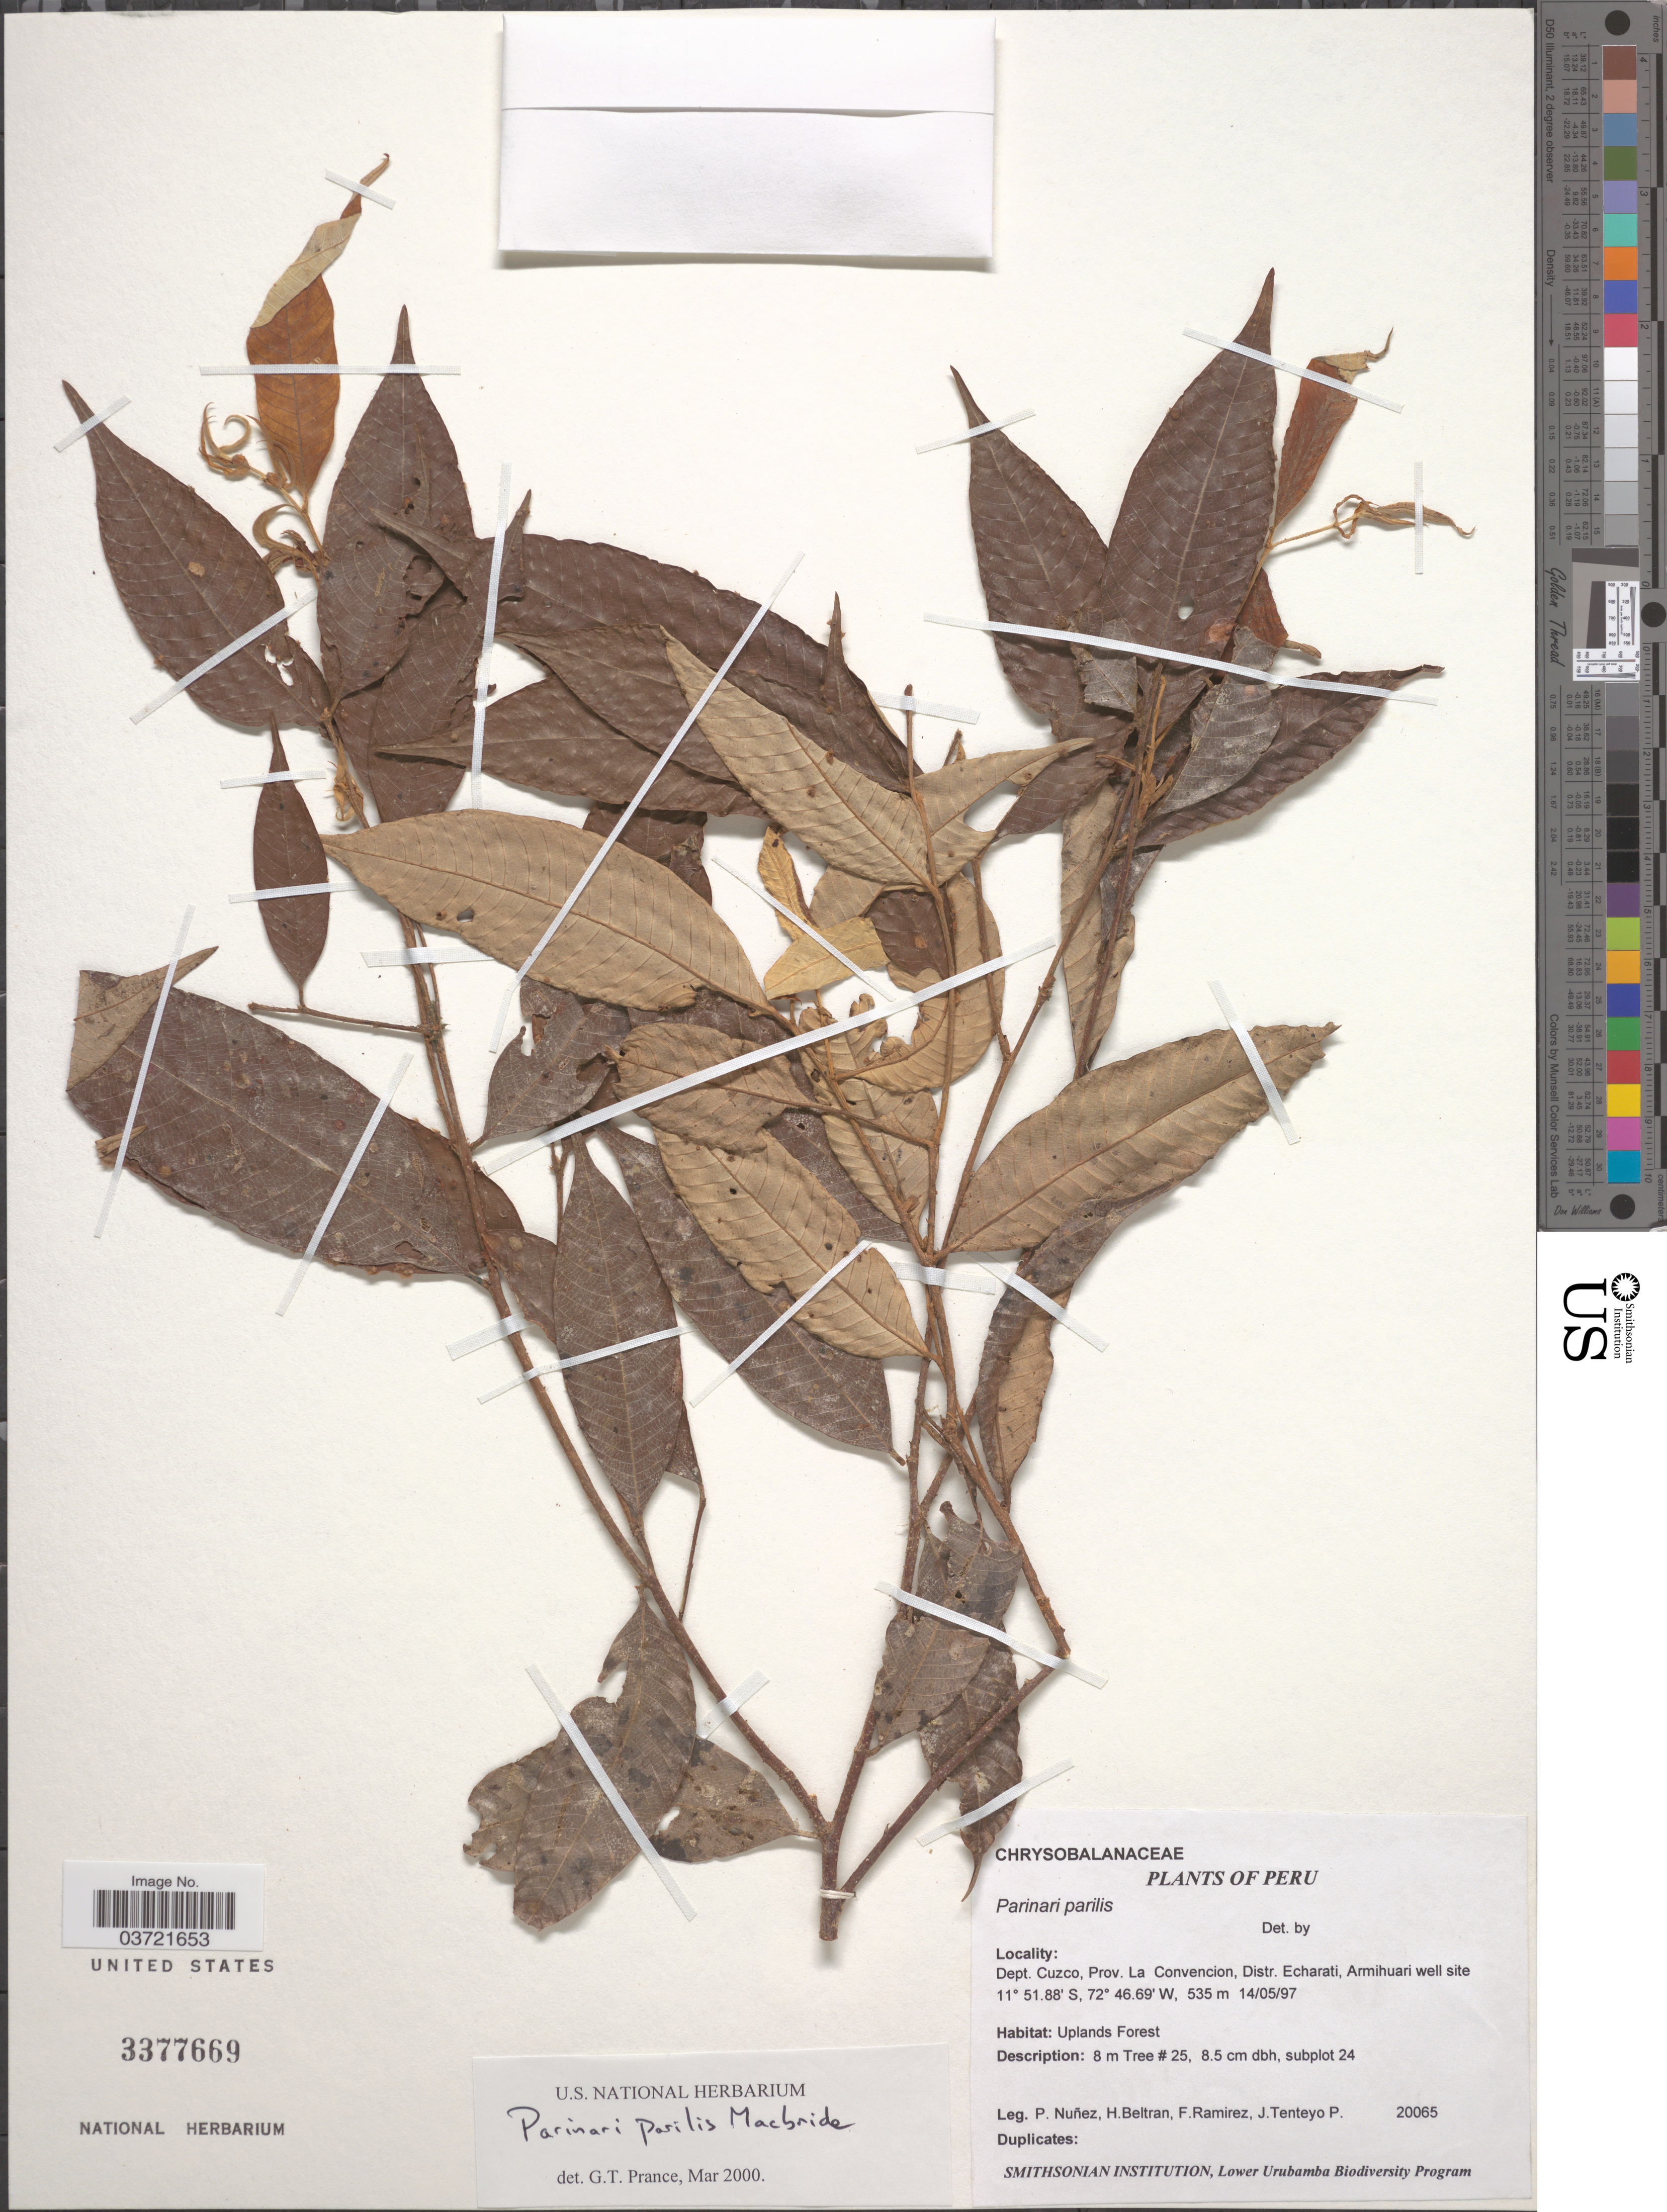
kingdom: Plantae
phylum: Tracheophyta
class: Magnoliopsida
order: Malpighiales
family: Chrysobalanaceae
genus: Parinari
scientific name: Parinari parilis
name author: J.F. Macbr.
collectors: P. Nuñez V., H. Beltran, F. Ramirez & J. Tenteyo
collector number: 20065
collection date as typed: Transcribed d/m/y: 14/5/97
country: Peru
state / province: Cusco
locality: Dept. Cuzco, Prov. La Convencion, Distr. Echarati, Armihuari well site.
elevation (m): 535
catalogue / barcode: US 3377669